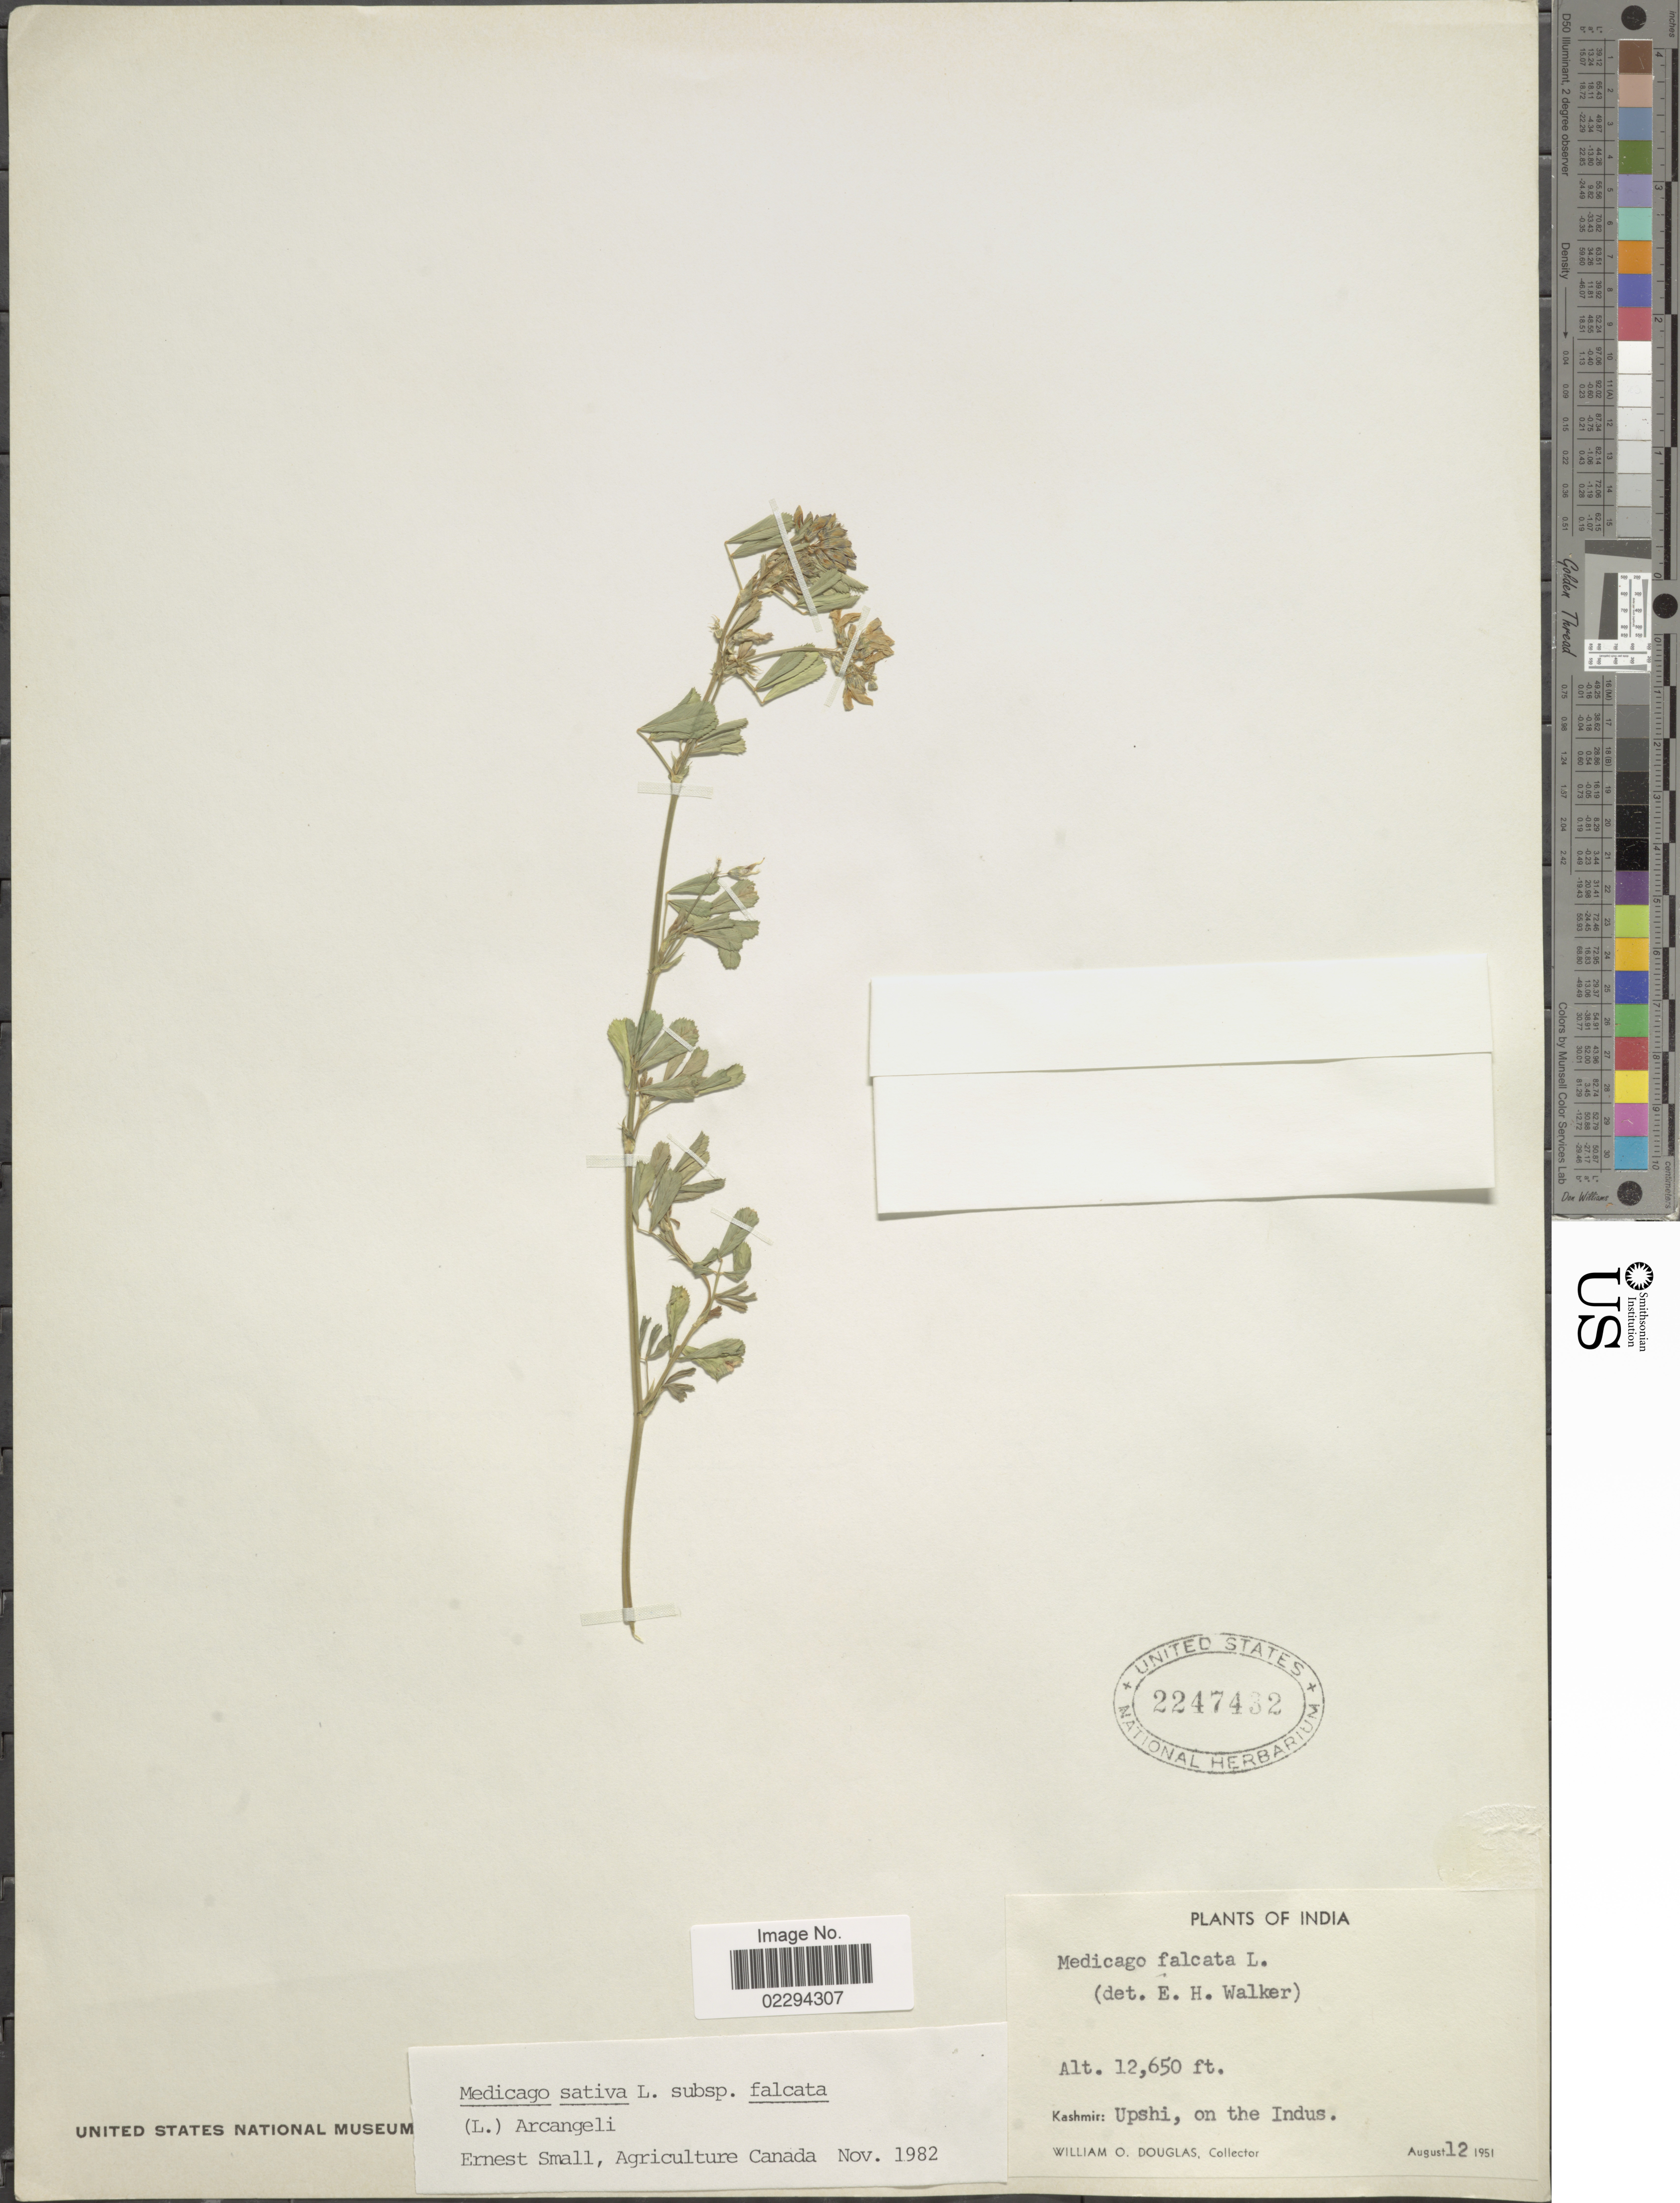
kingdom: Plantae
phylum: Tracheophyta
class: Magnoliopsida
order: Fabales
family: Fabaceae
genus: Medicago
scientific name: Medicago sativa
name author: L.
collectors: W. Douglas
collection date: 1951-08-12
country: India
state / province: Jammu and Kashmir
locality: Kashmir: Upshi, on the Indus.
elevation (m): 3856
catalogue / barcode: US 2247432